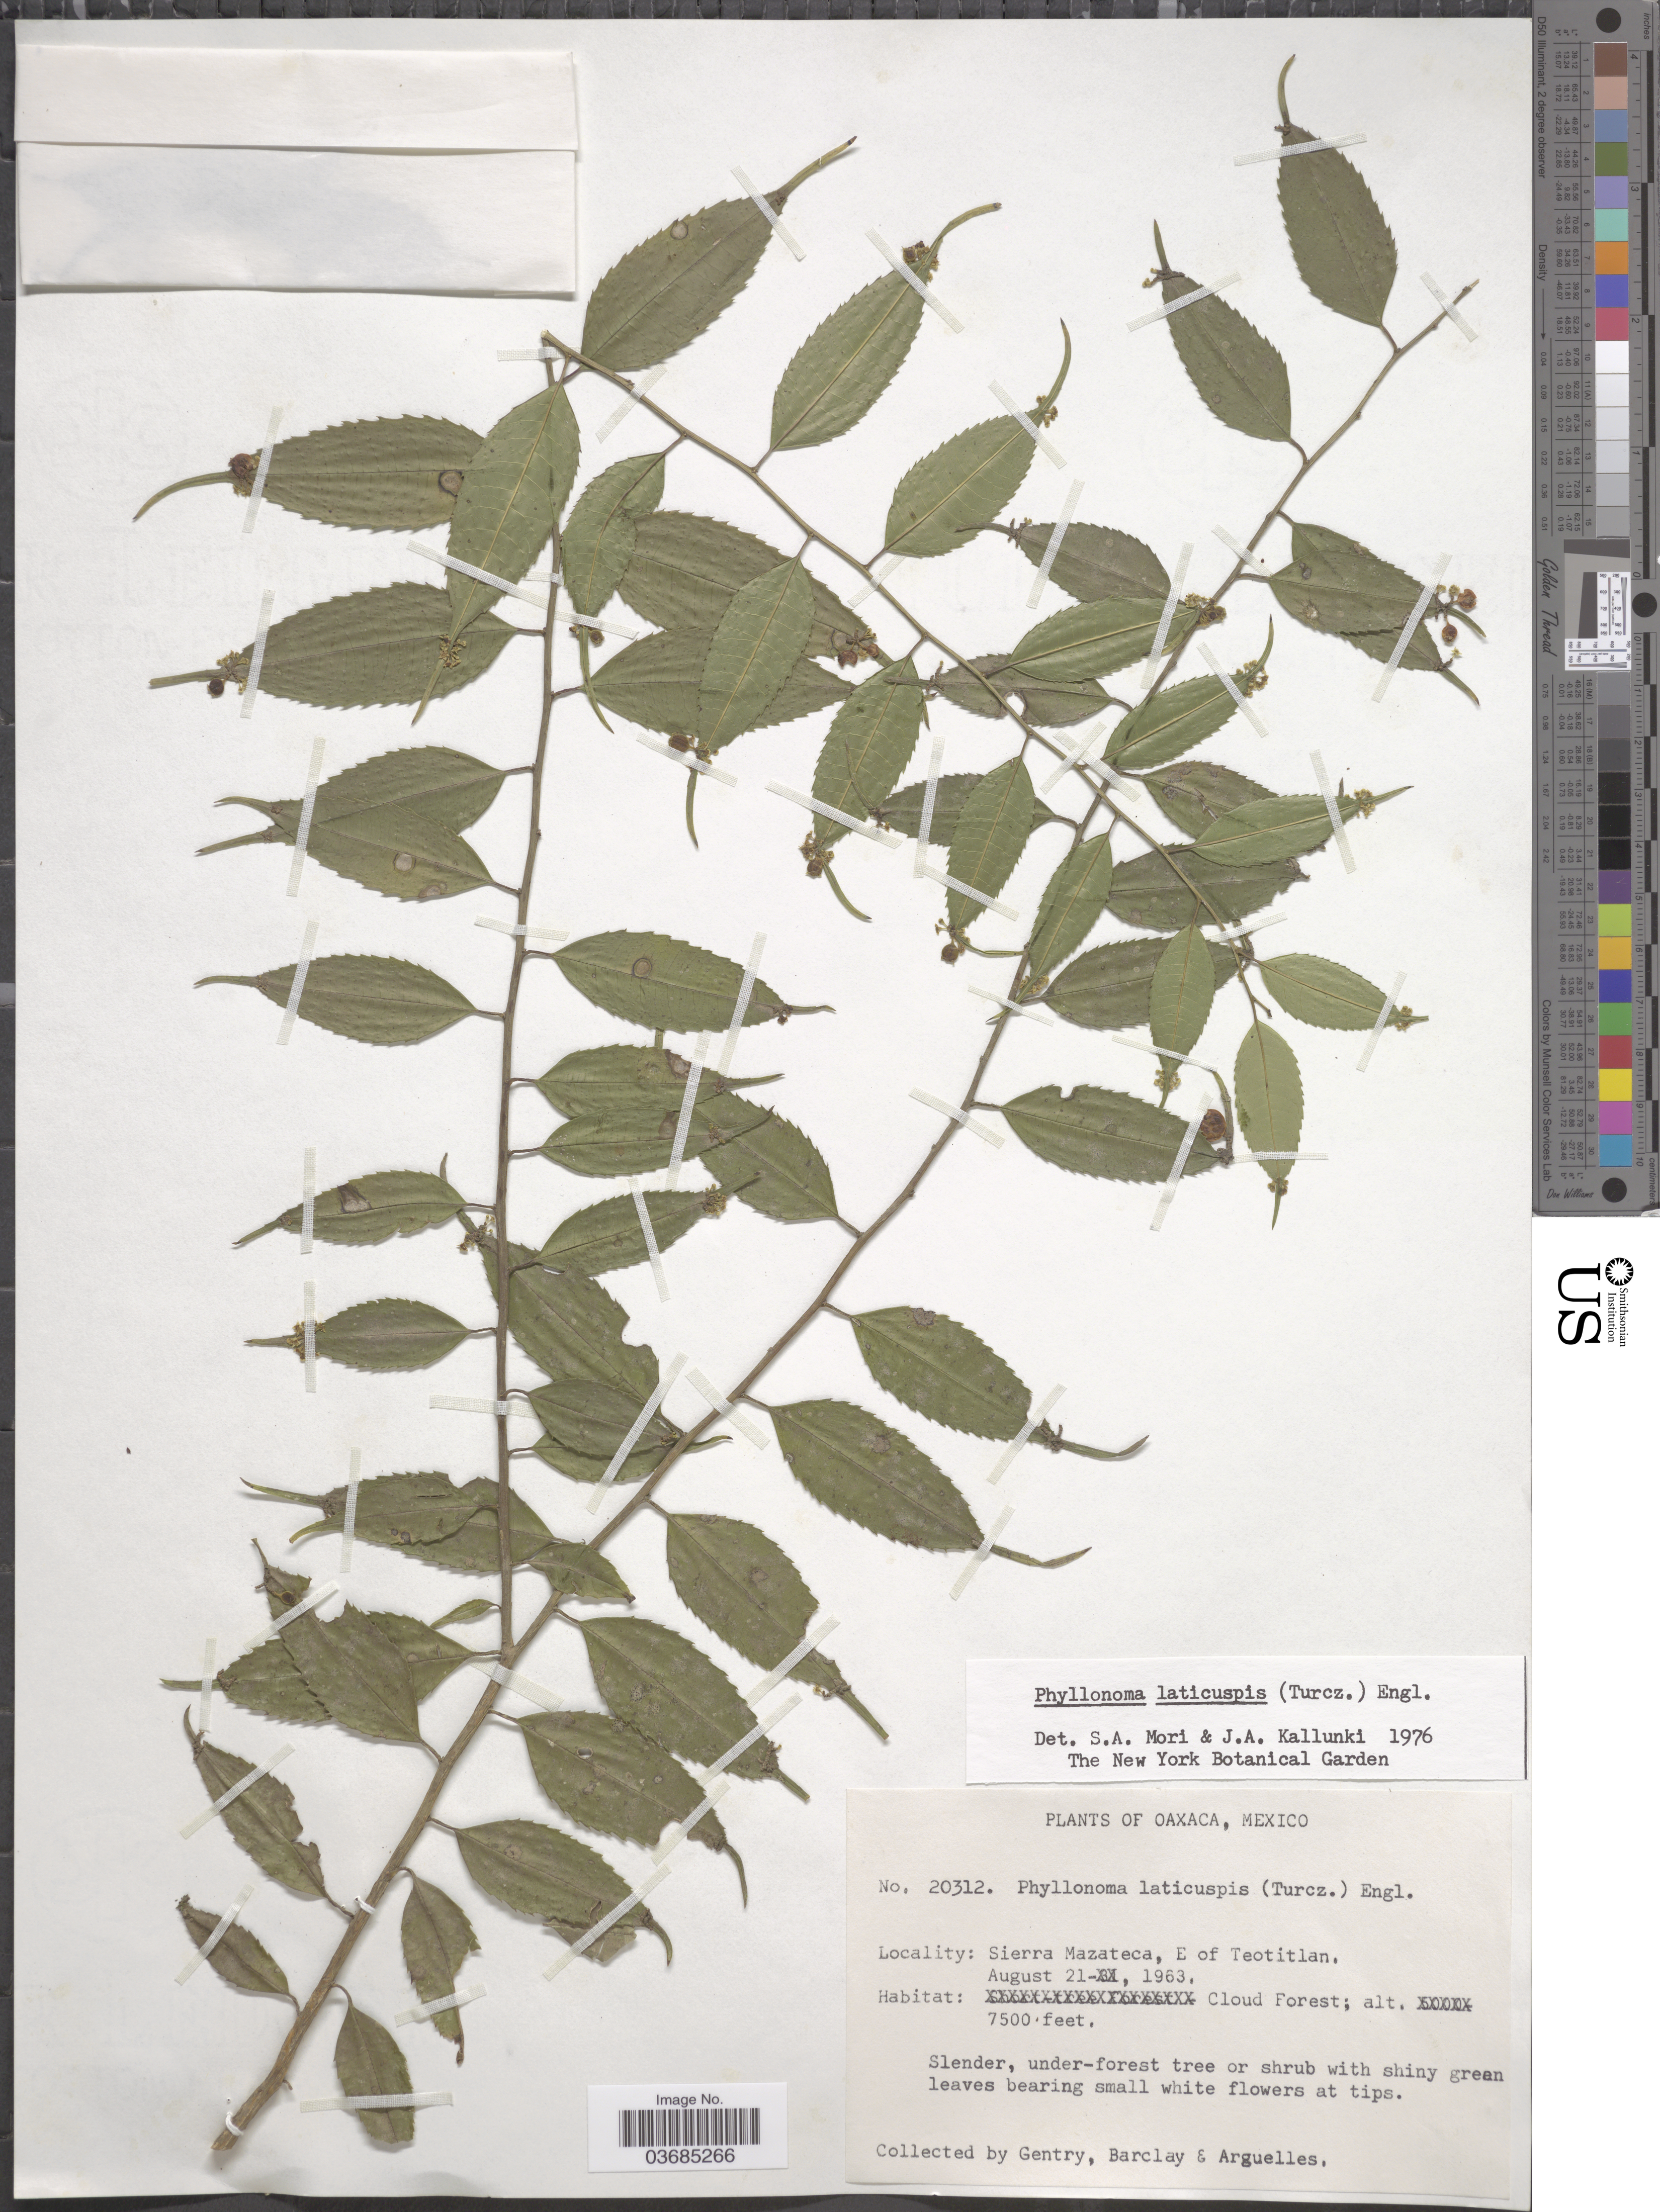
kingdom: Plantae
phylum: Tracheophyta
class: Magnoliopsida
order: Aquifoliales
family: Phyllonomaceae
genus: Phyllonoma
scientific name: Phyllonoma laticuspis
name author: (Turcz.) Engl.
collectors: Gentry, --, -- Barclay & Arguelles, --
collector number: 20312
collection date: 1963-08-21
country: Mexico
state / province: Oaxaca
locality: Sierra Mazateca, E of Teotitlan.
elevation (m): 2286